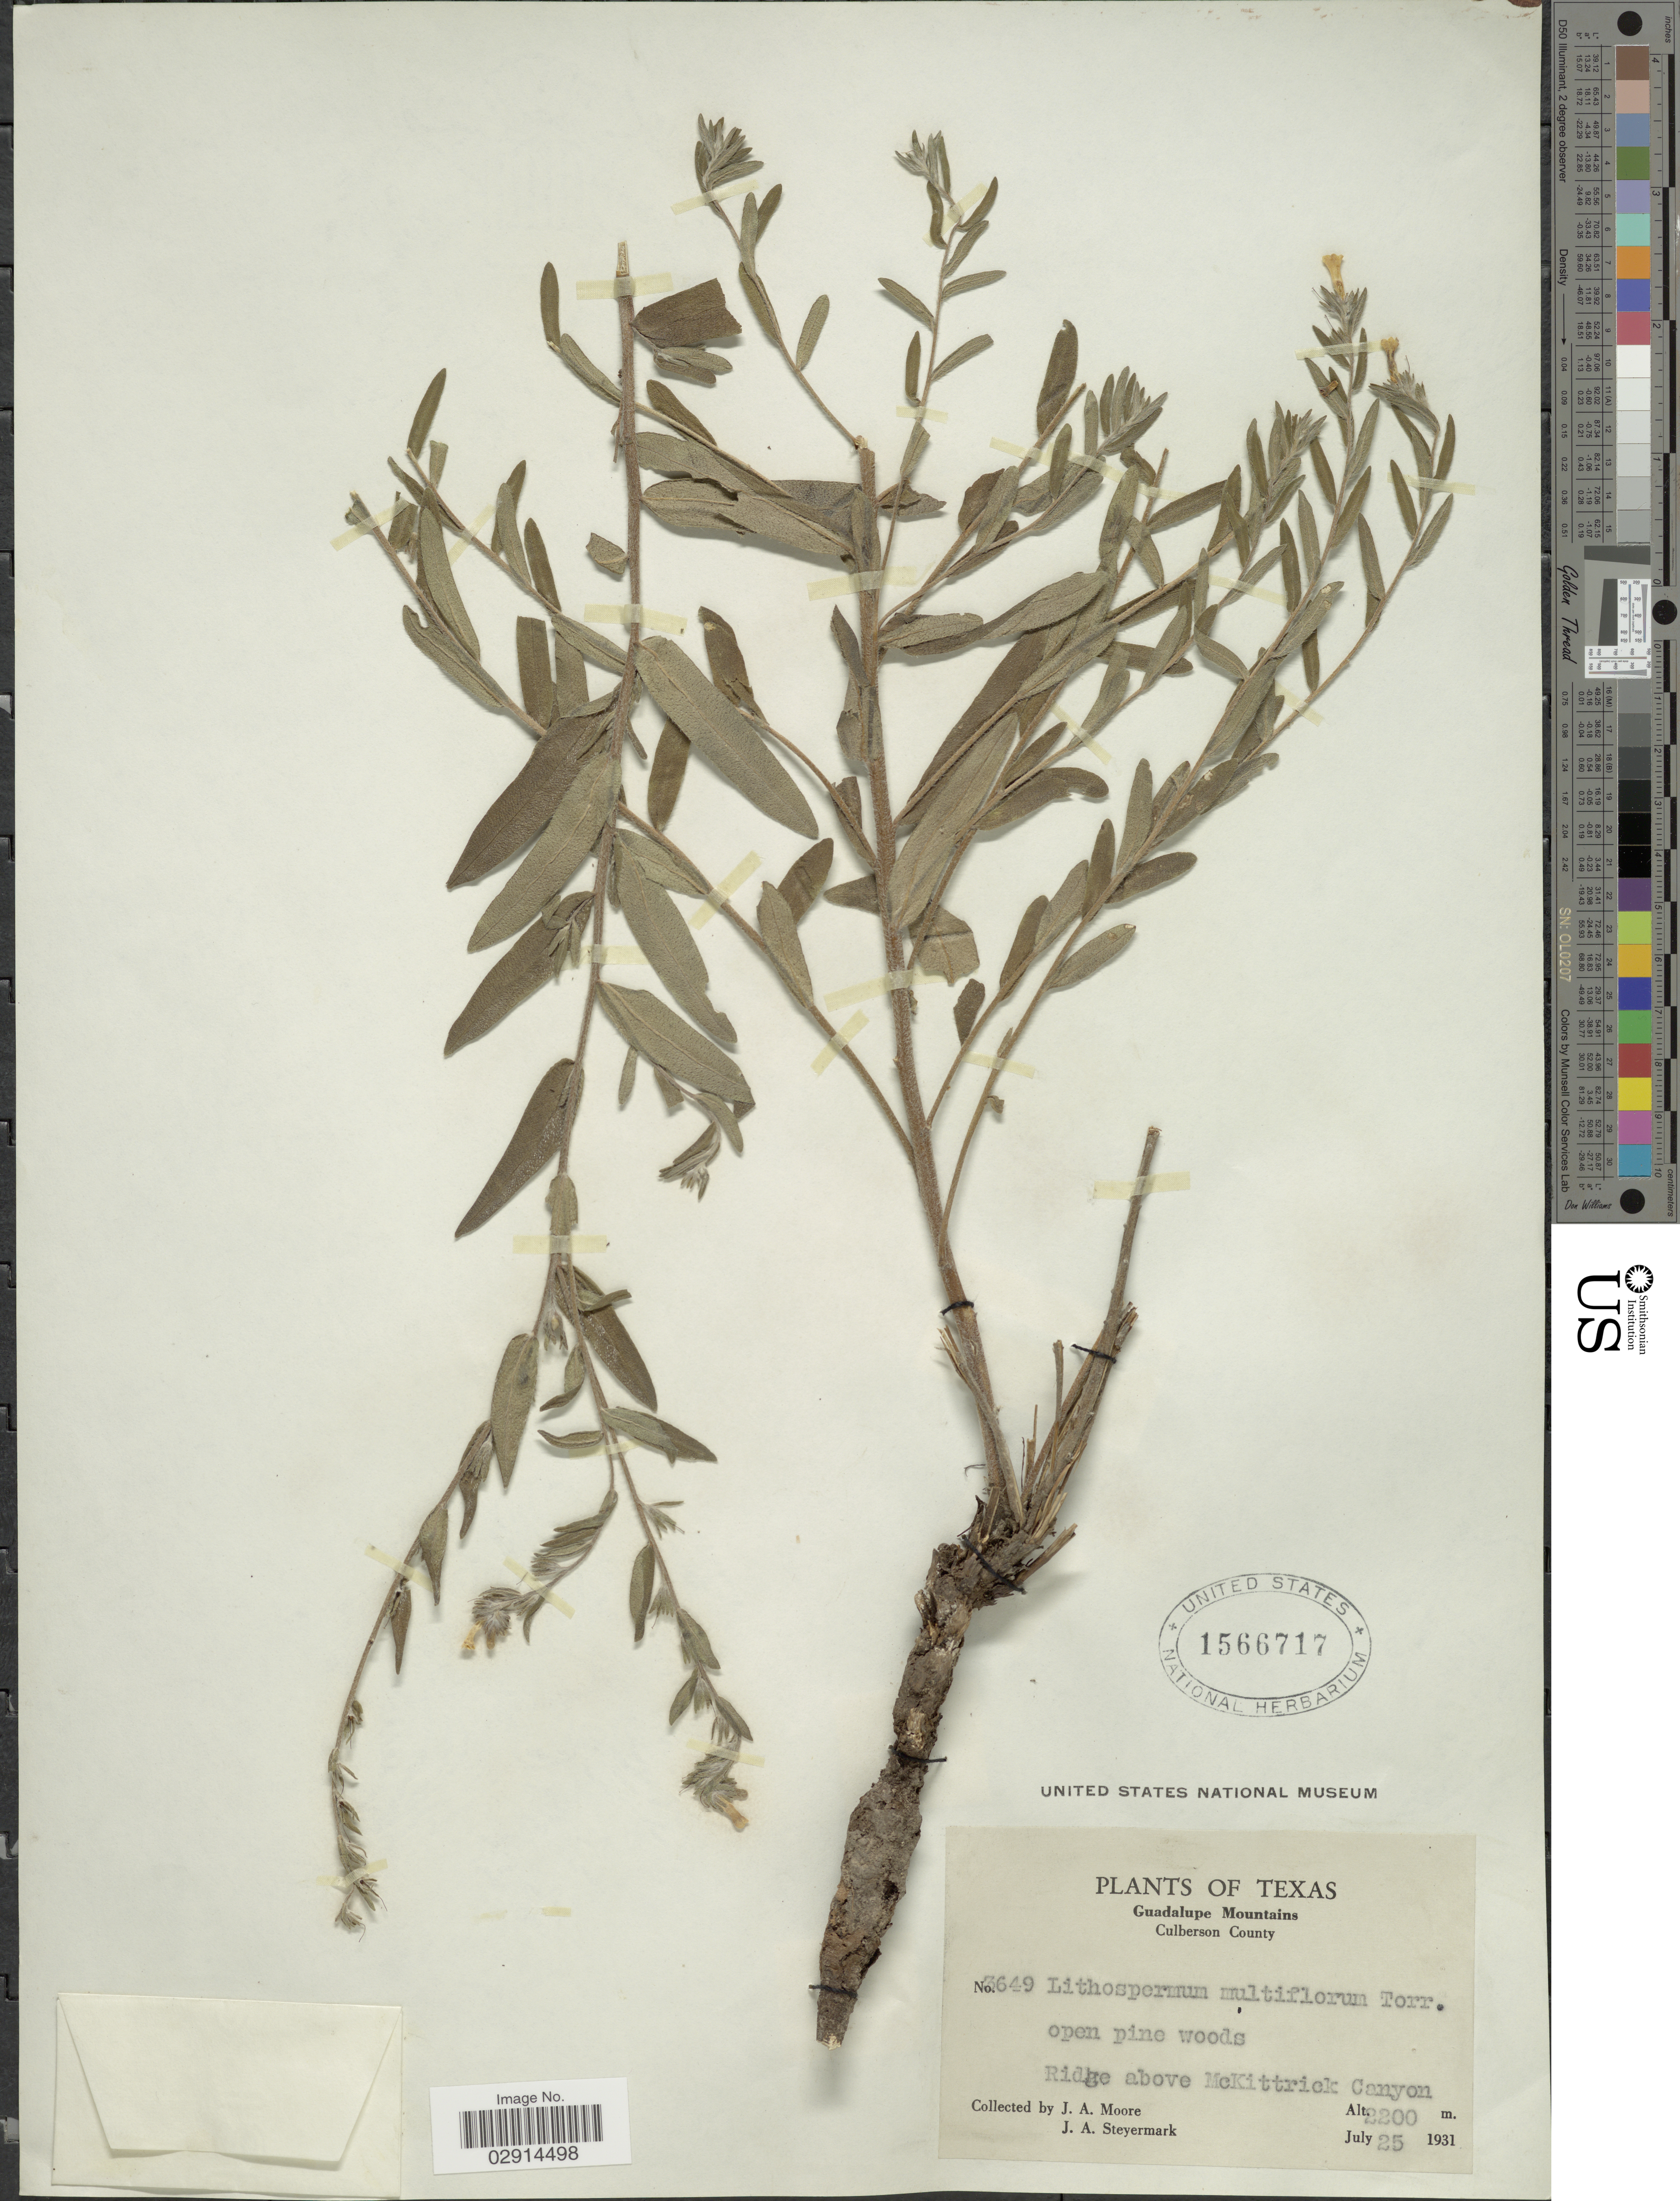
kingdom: Plantae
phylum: Tracheophyta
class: Magnoliopsida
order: Boraginales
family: Boraginaceae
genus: Lithospermum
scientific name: Lithospermum multiflorum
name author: Torr. ex A. Gray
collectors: J. A. Moore & J. Steyermark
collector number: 3649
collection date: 1931-07-25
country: United States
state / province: Texas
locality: Guadalupe Mountains. Culberson County. Ridge above McKittrick Canyon.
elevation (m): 2200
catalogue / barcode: US 1566717